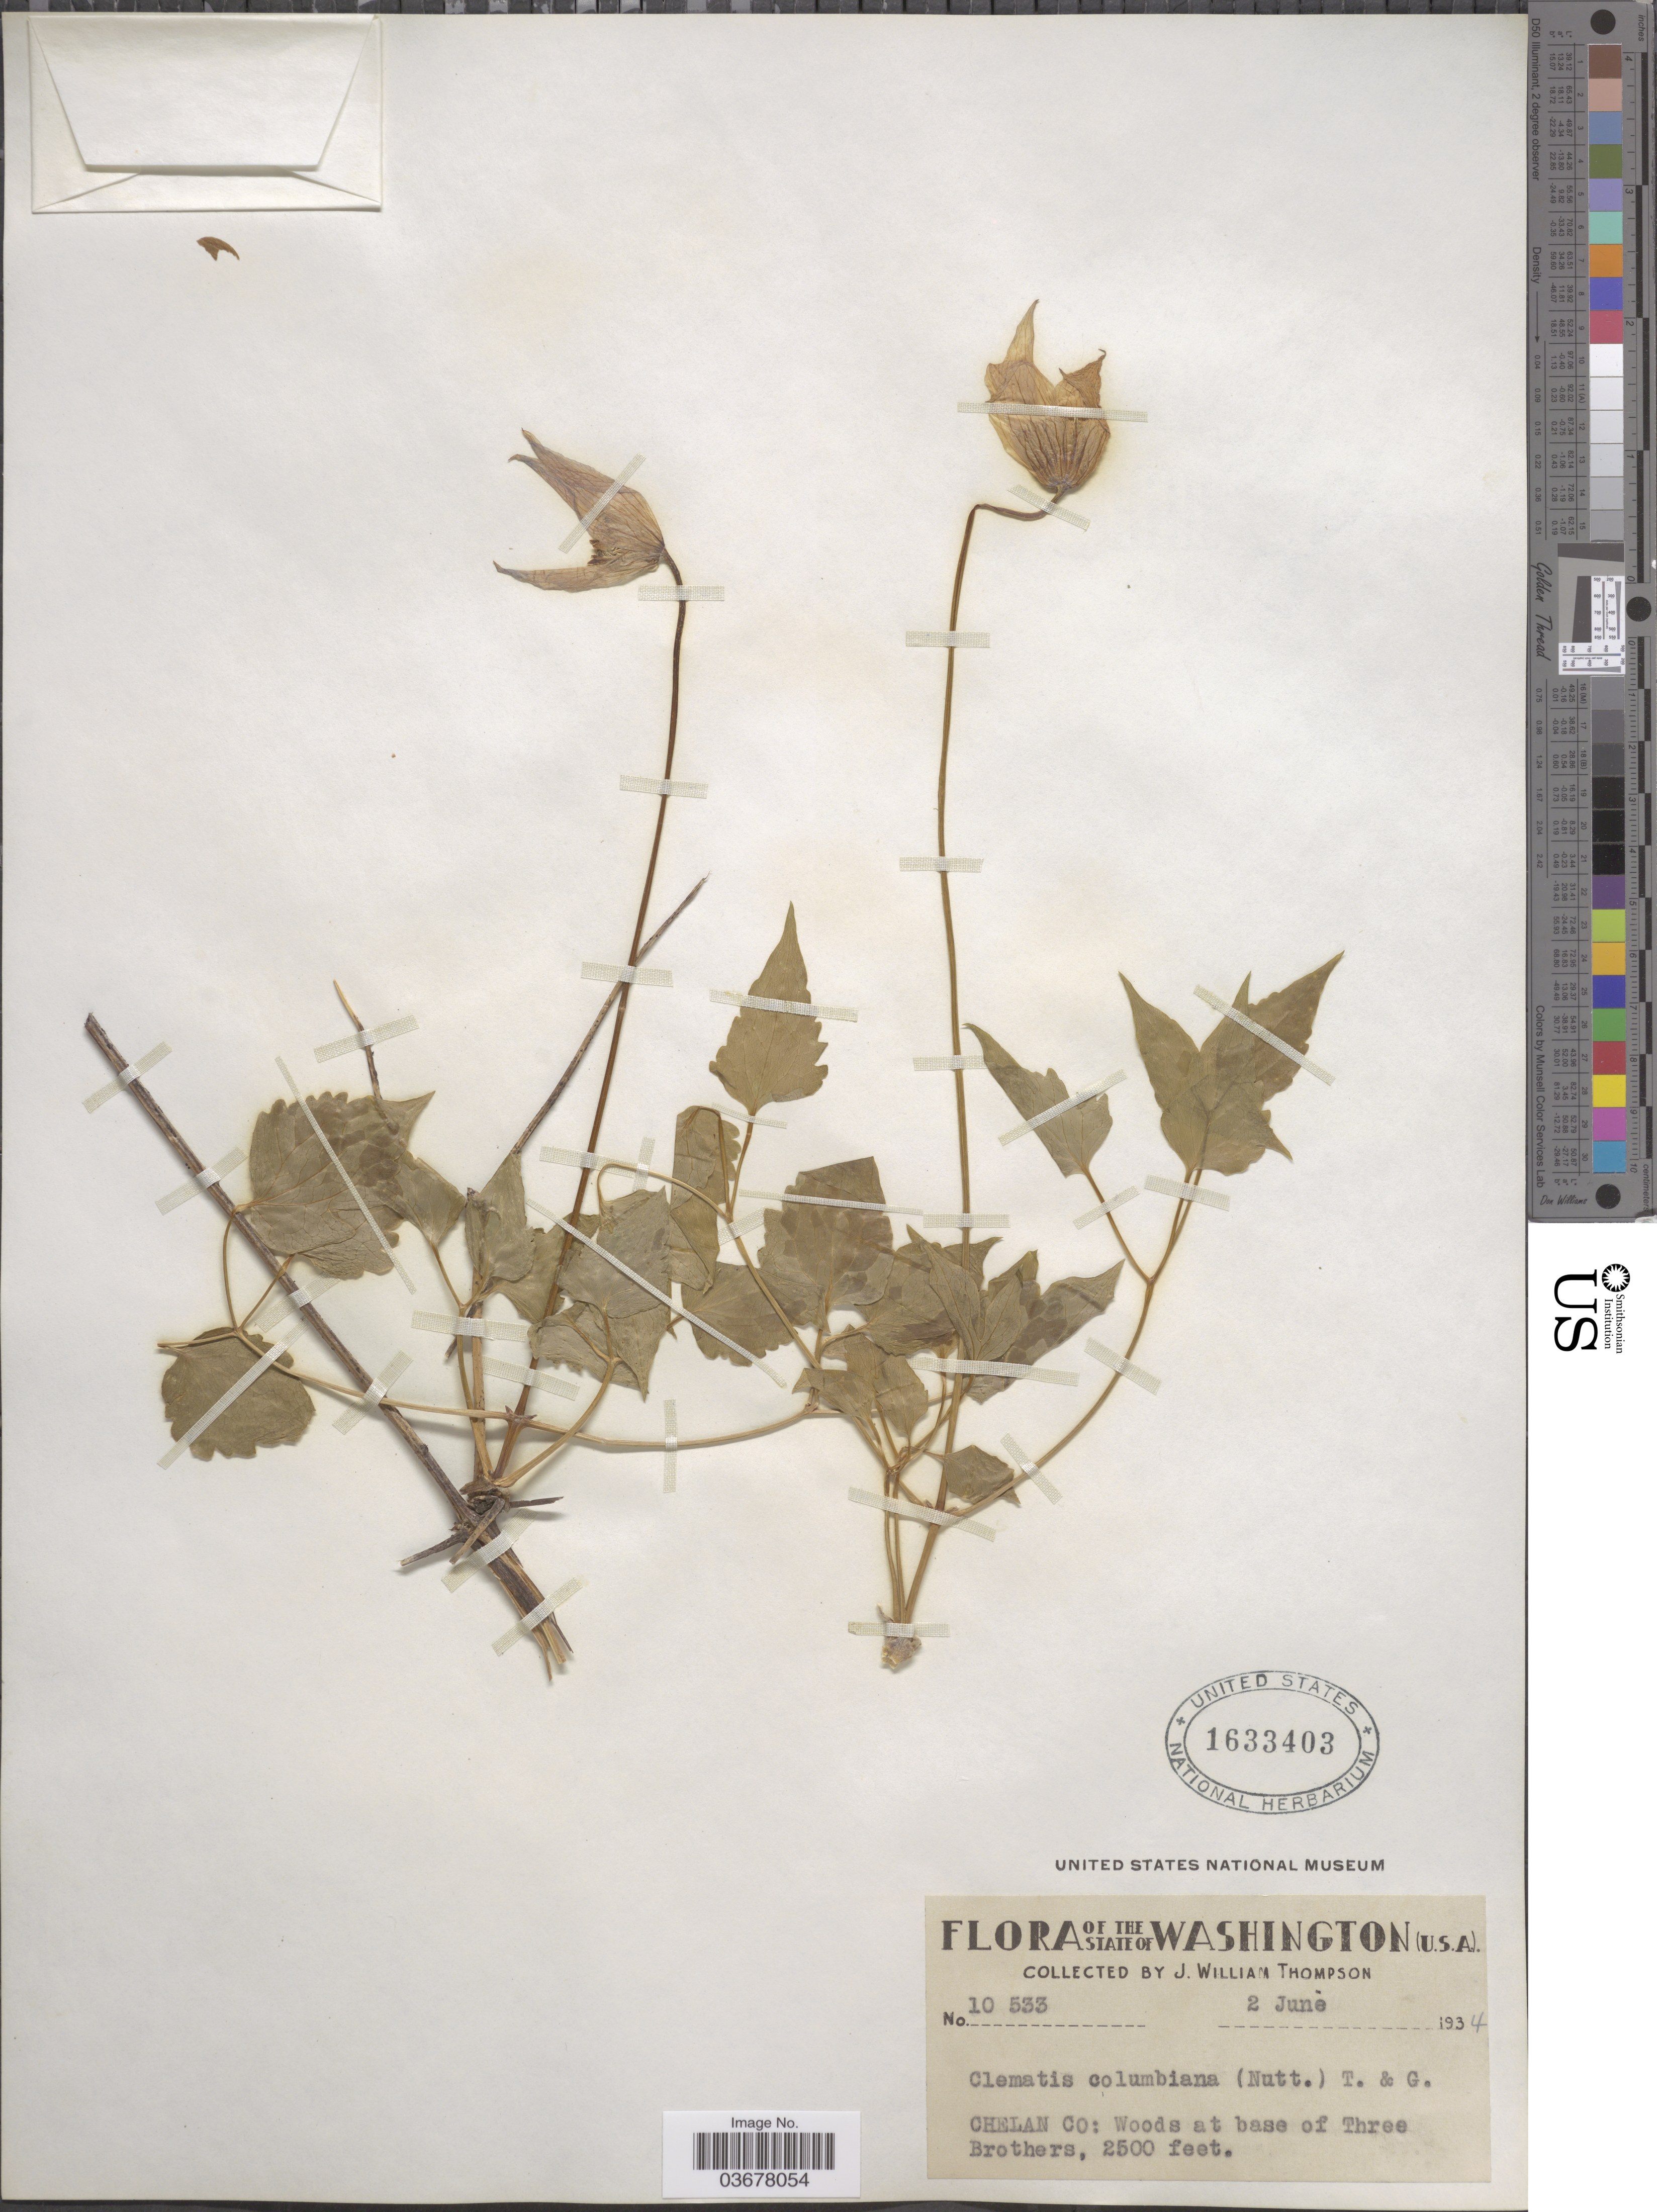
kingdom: Plantae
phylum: Tracheophyta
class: Magnoliopsida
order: Ranunculales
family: Ranunculaceae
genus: Clematis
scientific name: Clematis occidentalis var. grosseserrata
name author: (Rydb.) J.S. Pringle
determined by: Strong, M. T., (US), Smithsonian Institution - National Museum of Natural History (UNITED STATES)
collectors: J. W. Thompson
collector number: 10533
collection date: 1934-06-02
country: United States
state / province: Washington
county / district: Chelan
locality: Chelan Co: Woods at base of Three Brothers.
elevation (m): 762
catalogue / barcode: US 1633403